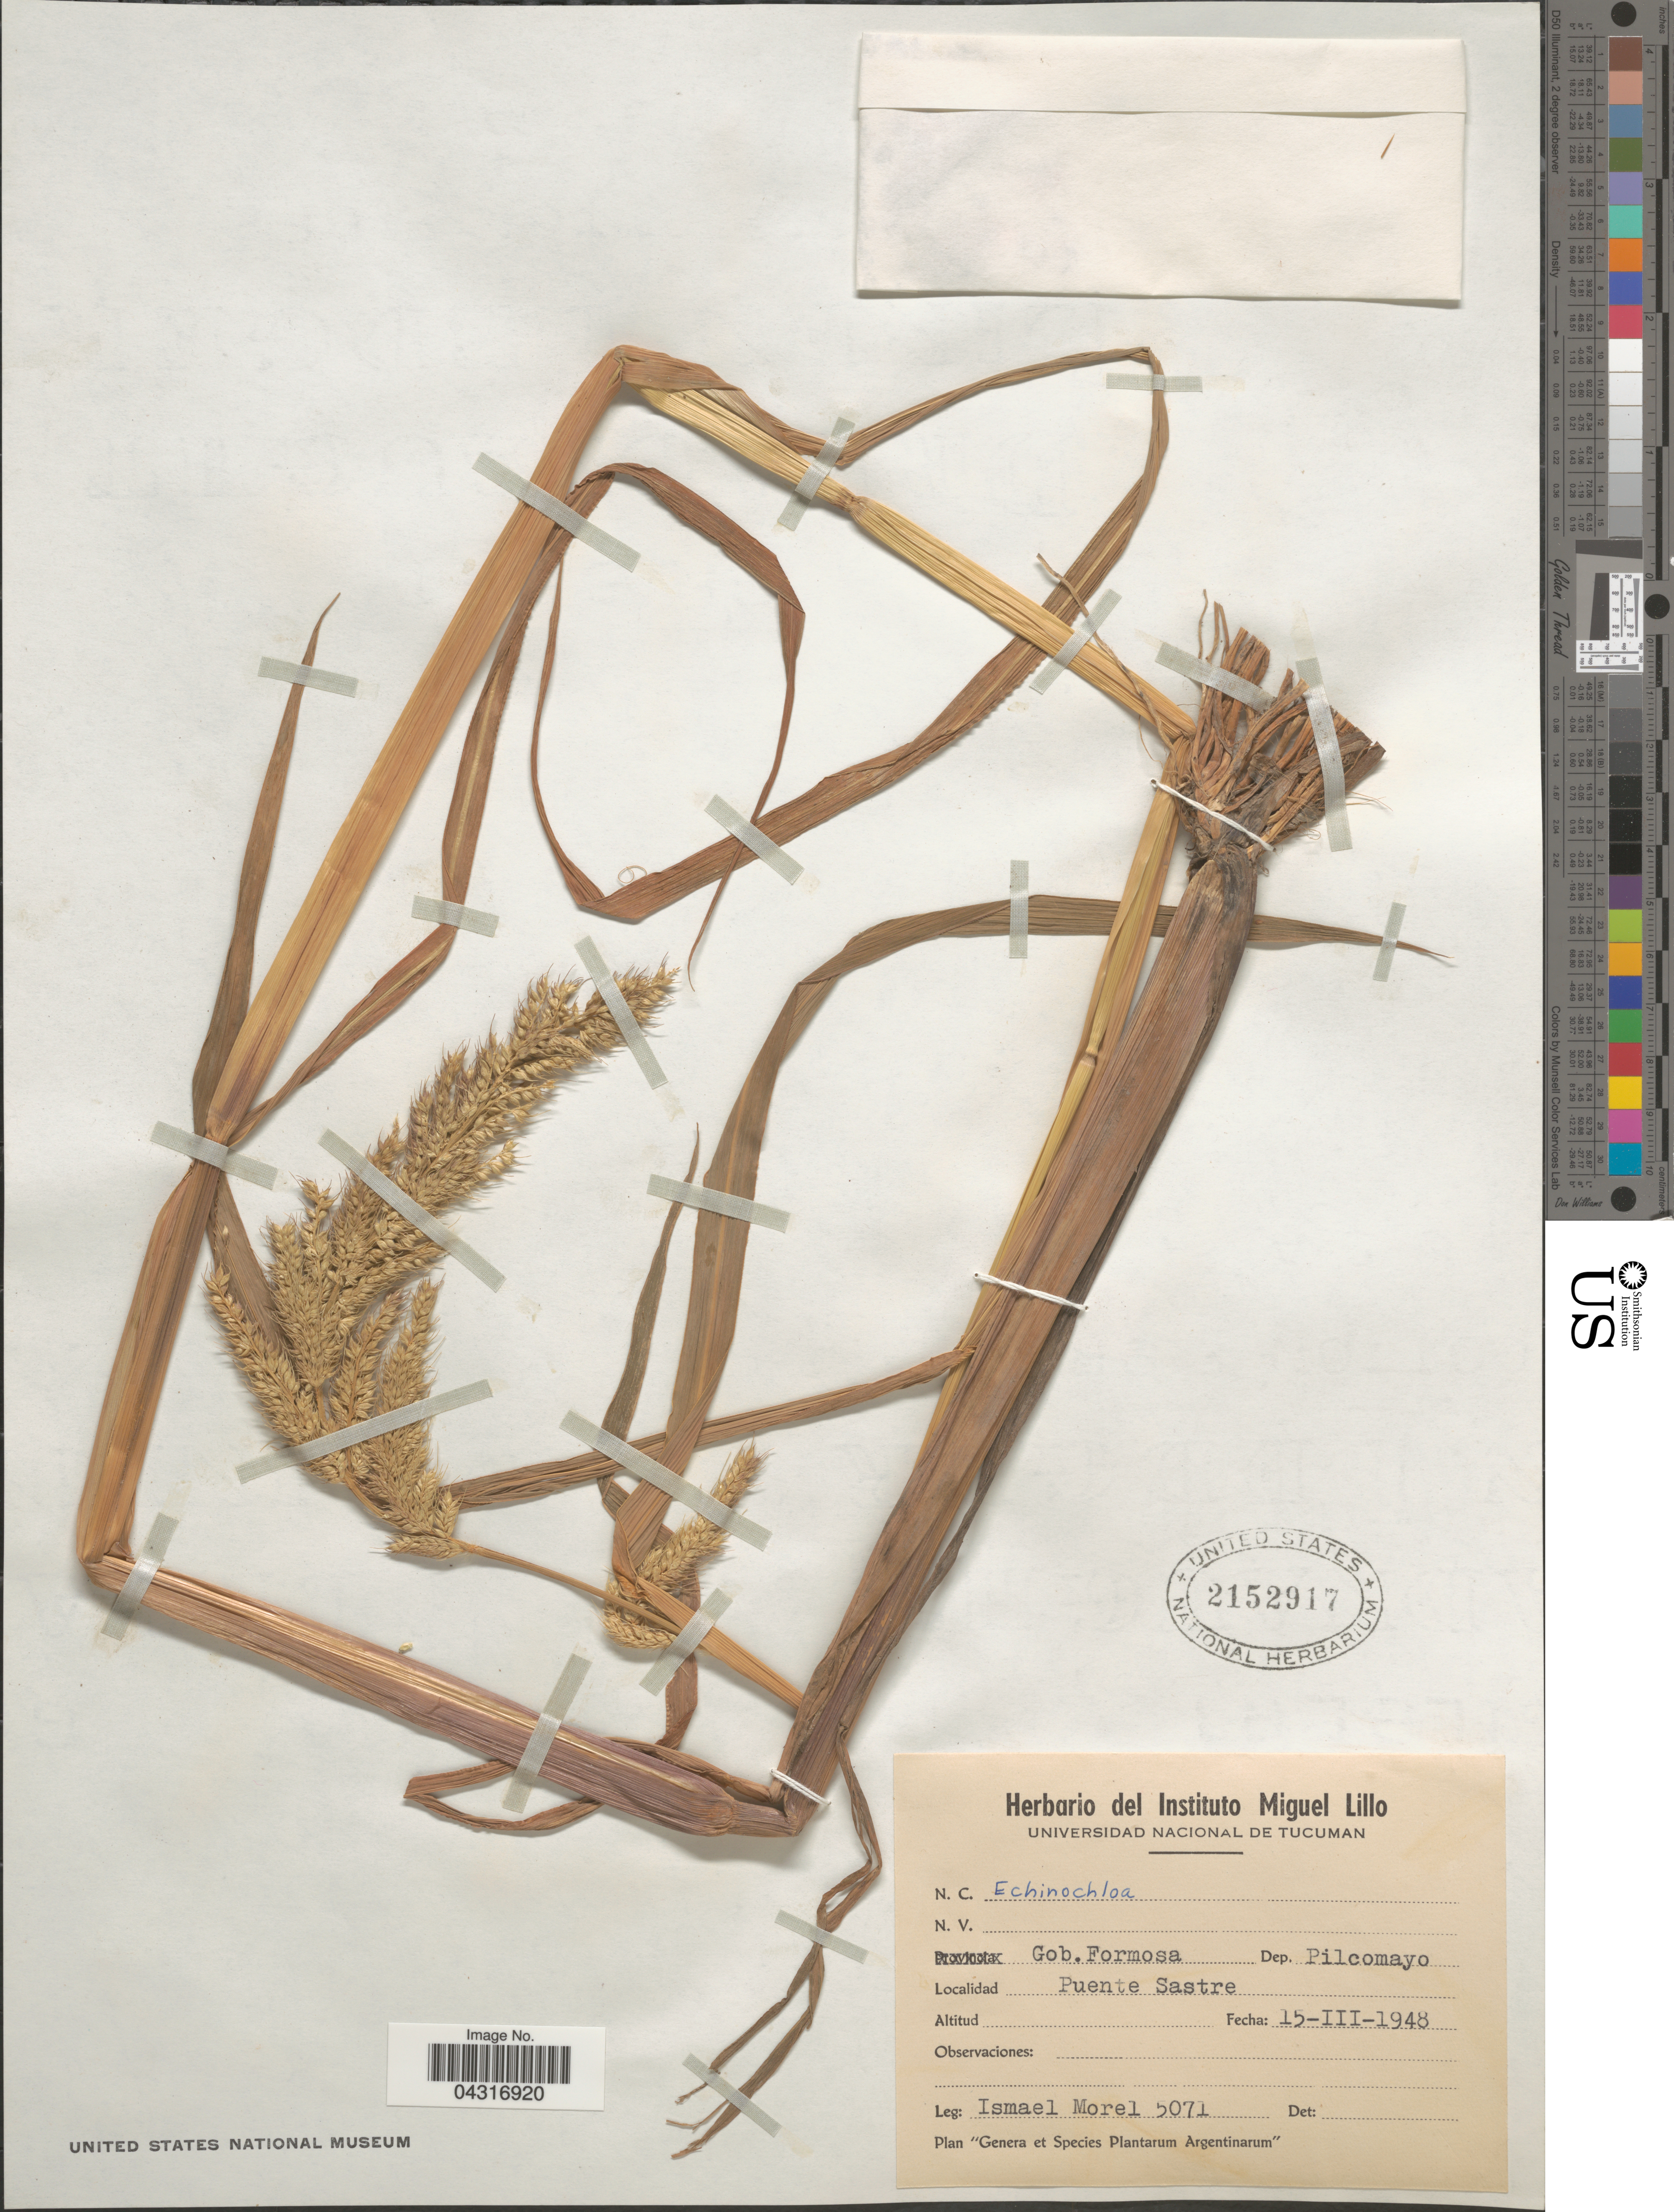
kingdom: Plantae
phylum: Tracheophyta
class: Liliopsida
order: Poales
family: Poaceae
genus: Echinochloa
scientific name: Echinochloa sp.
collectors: I. Morel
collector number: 5071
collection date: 1948-03-15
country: Argentina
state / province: Formosa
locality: Gob. Formosa. Dep. Pilcomayo. Puente Sastre.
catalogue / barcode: US 2152917